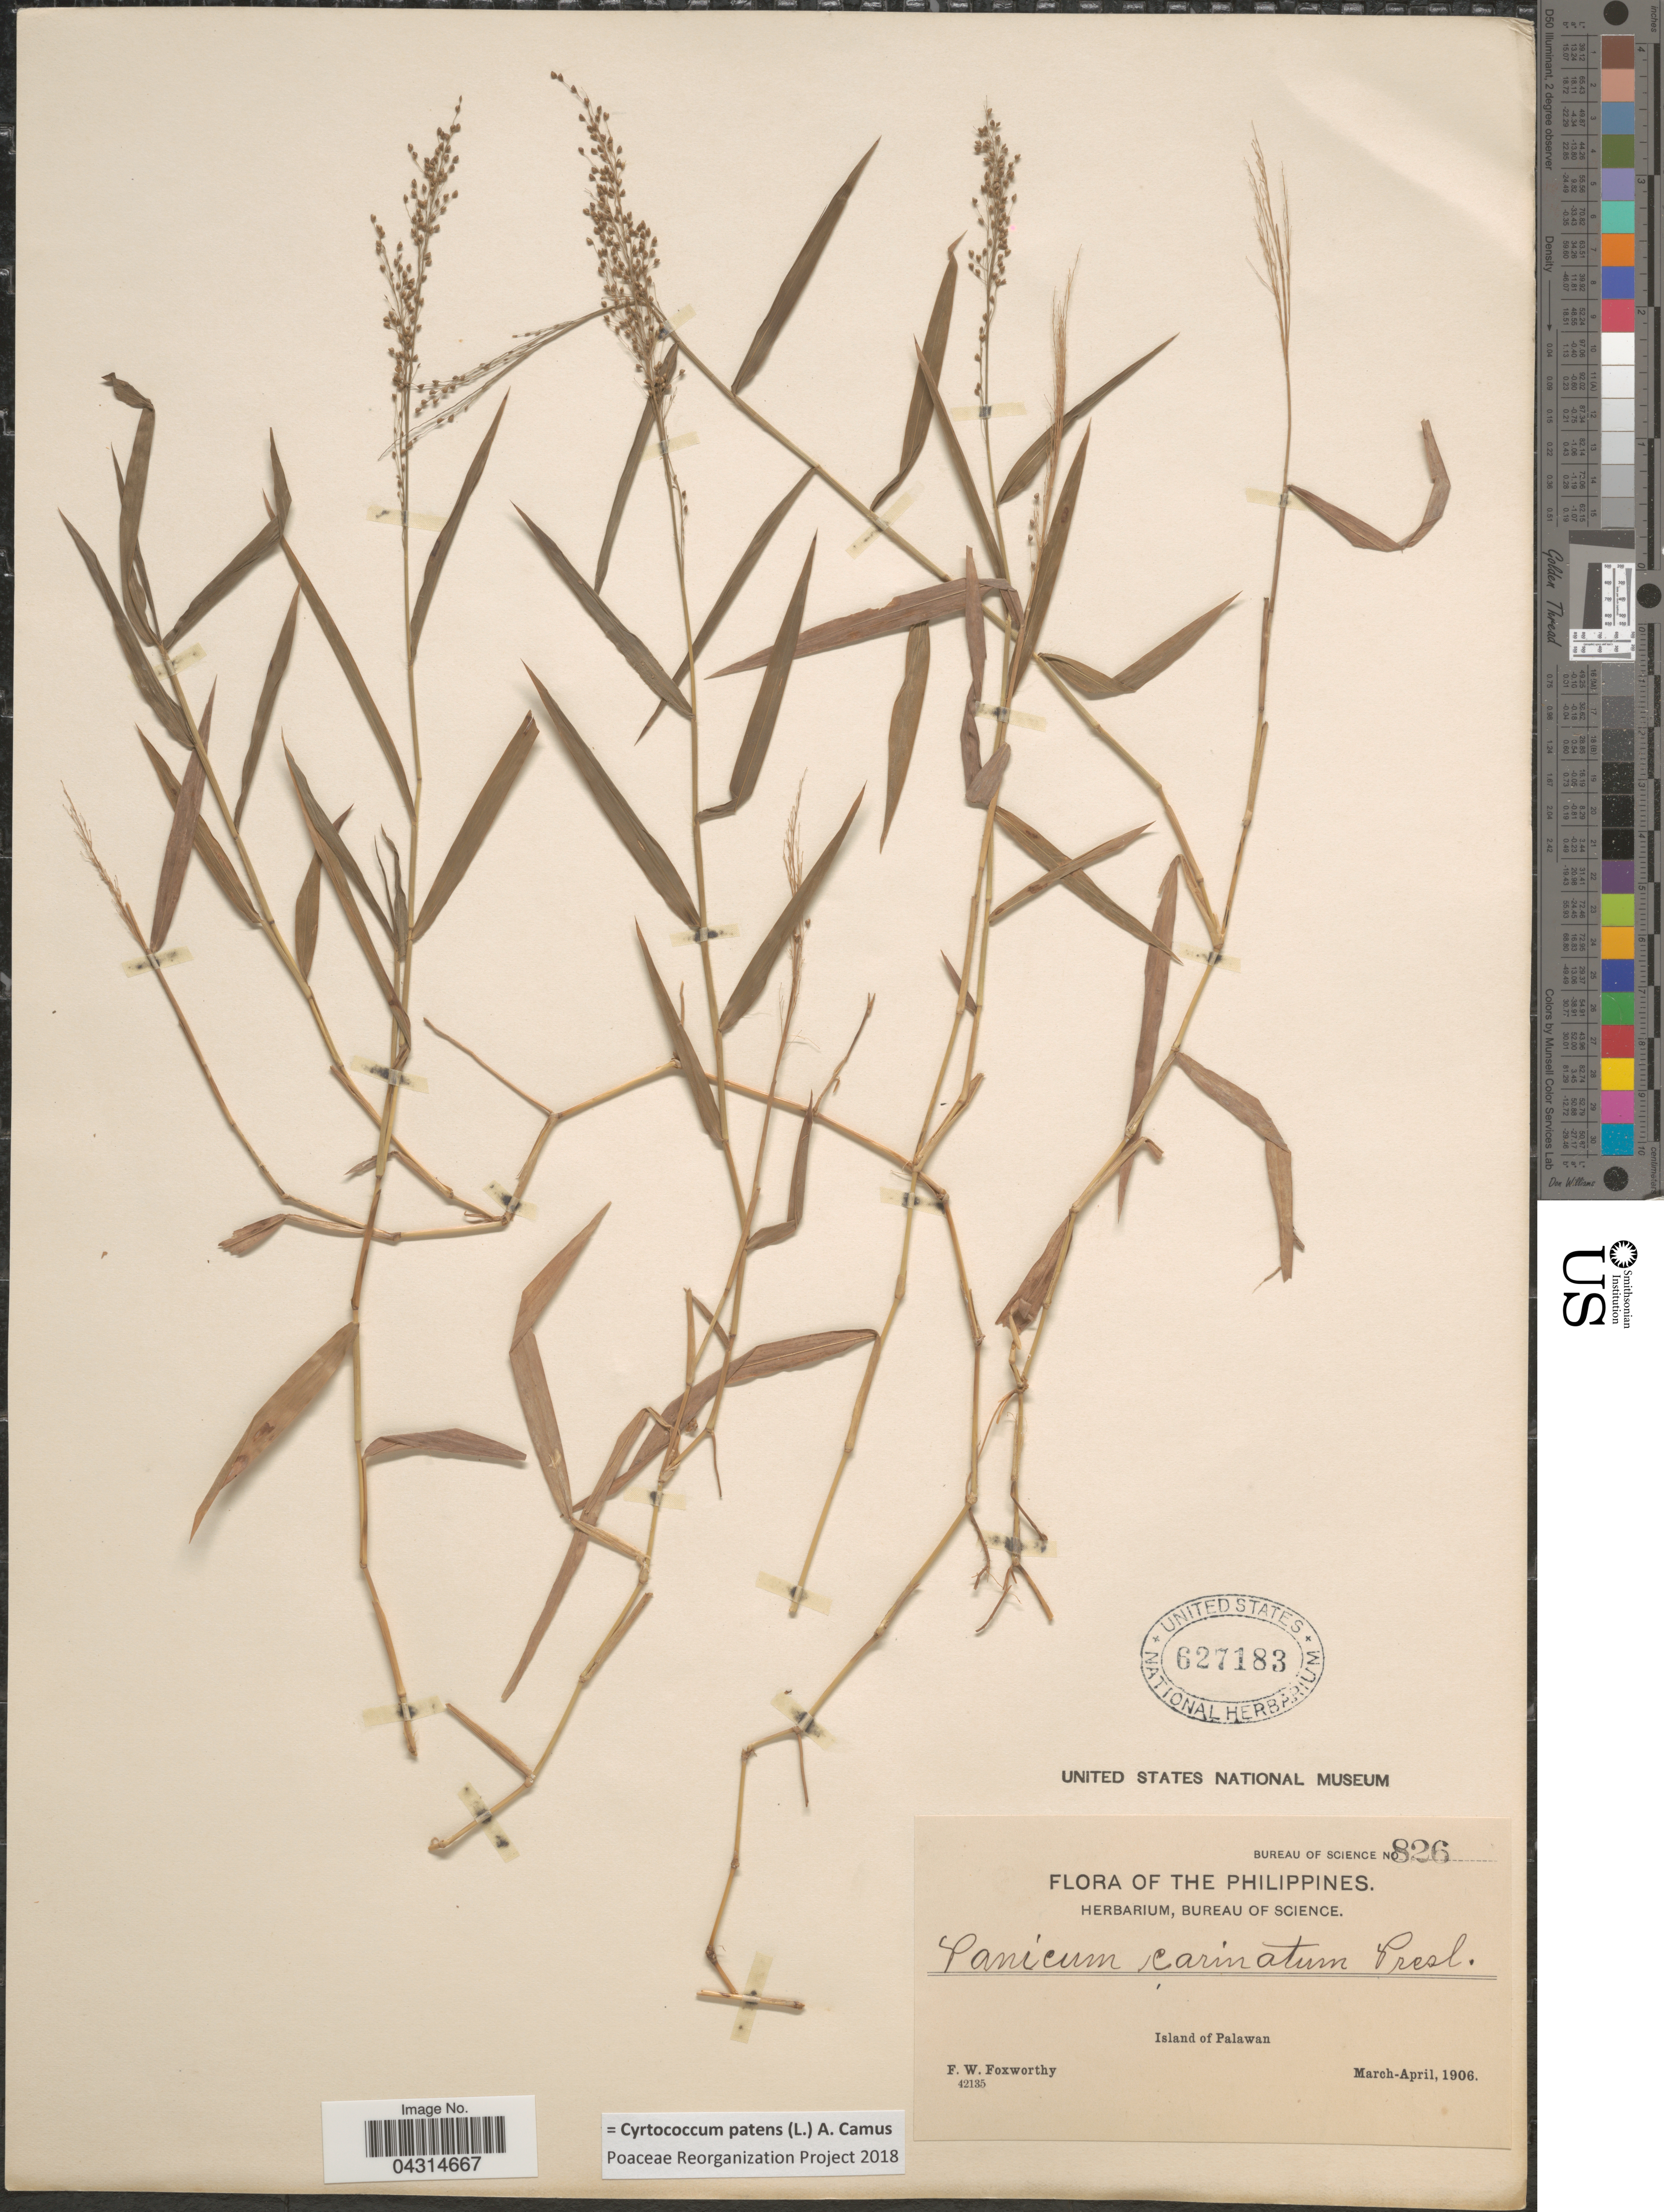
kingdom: Plantae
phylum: Tracheophyta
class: Liliopsida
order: Poales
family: Poaceae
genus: Cyrtococcum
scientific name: Cyrtococcum patens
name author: (L.) A. Camus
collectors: F. W. Foxworthy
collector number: Bureau of Science 826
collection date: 1906-03/1906-04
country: Philippines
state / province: Mimaropa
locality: Island of Palawan.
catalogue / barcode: US 627183